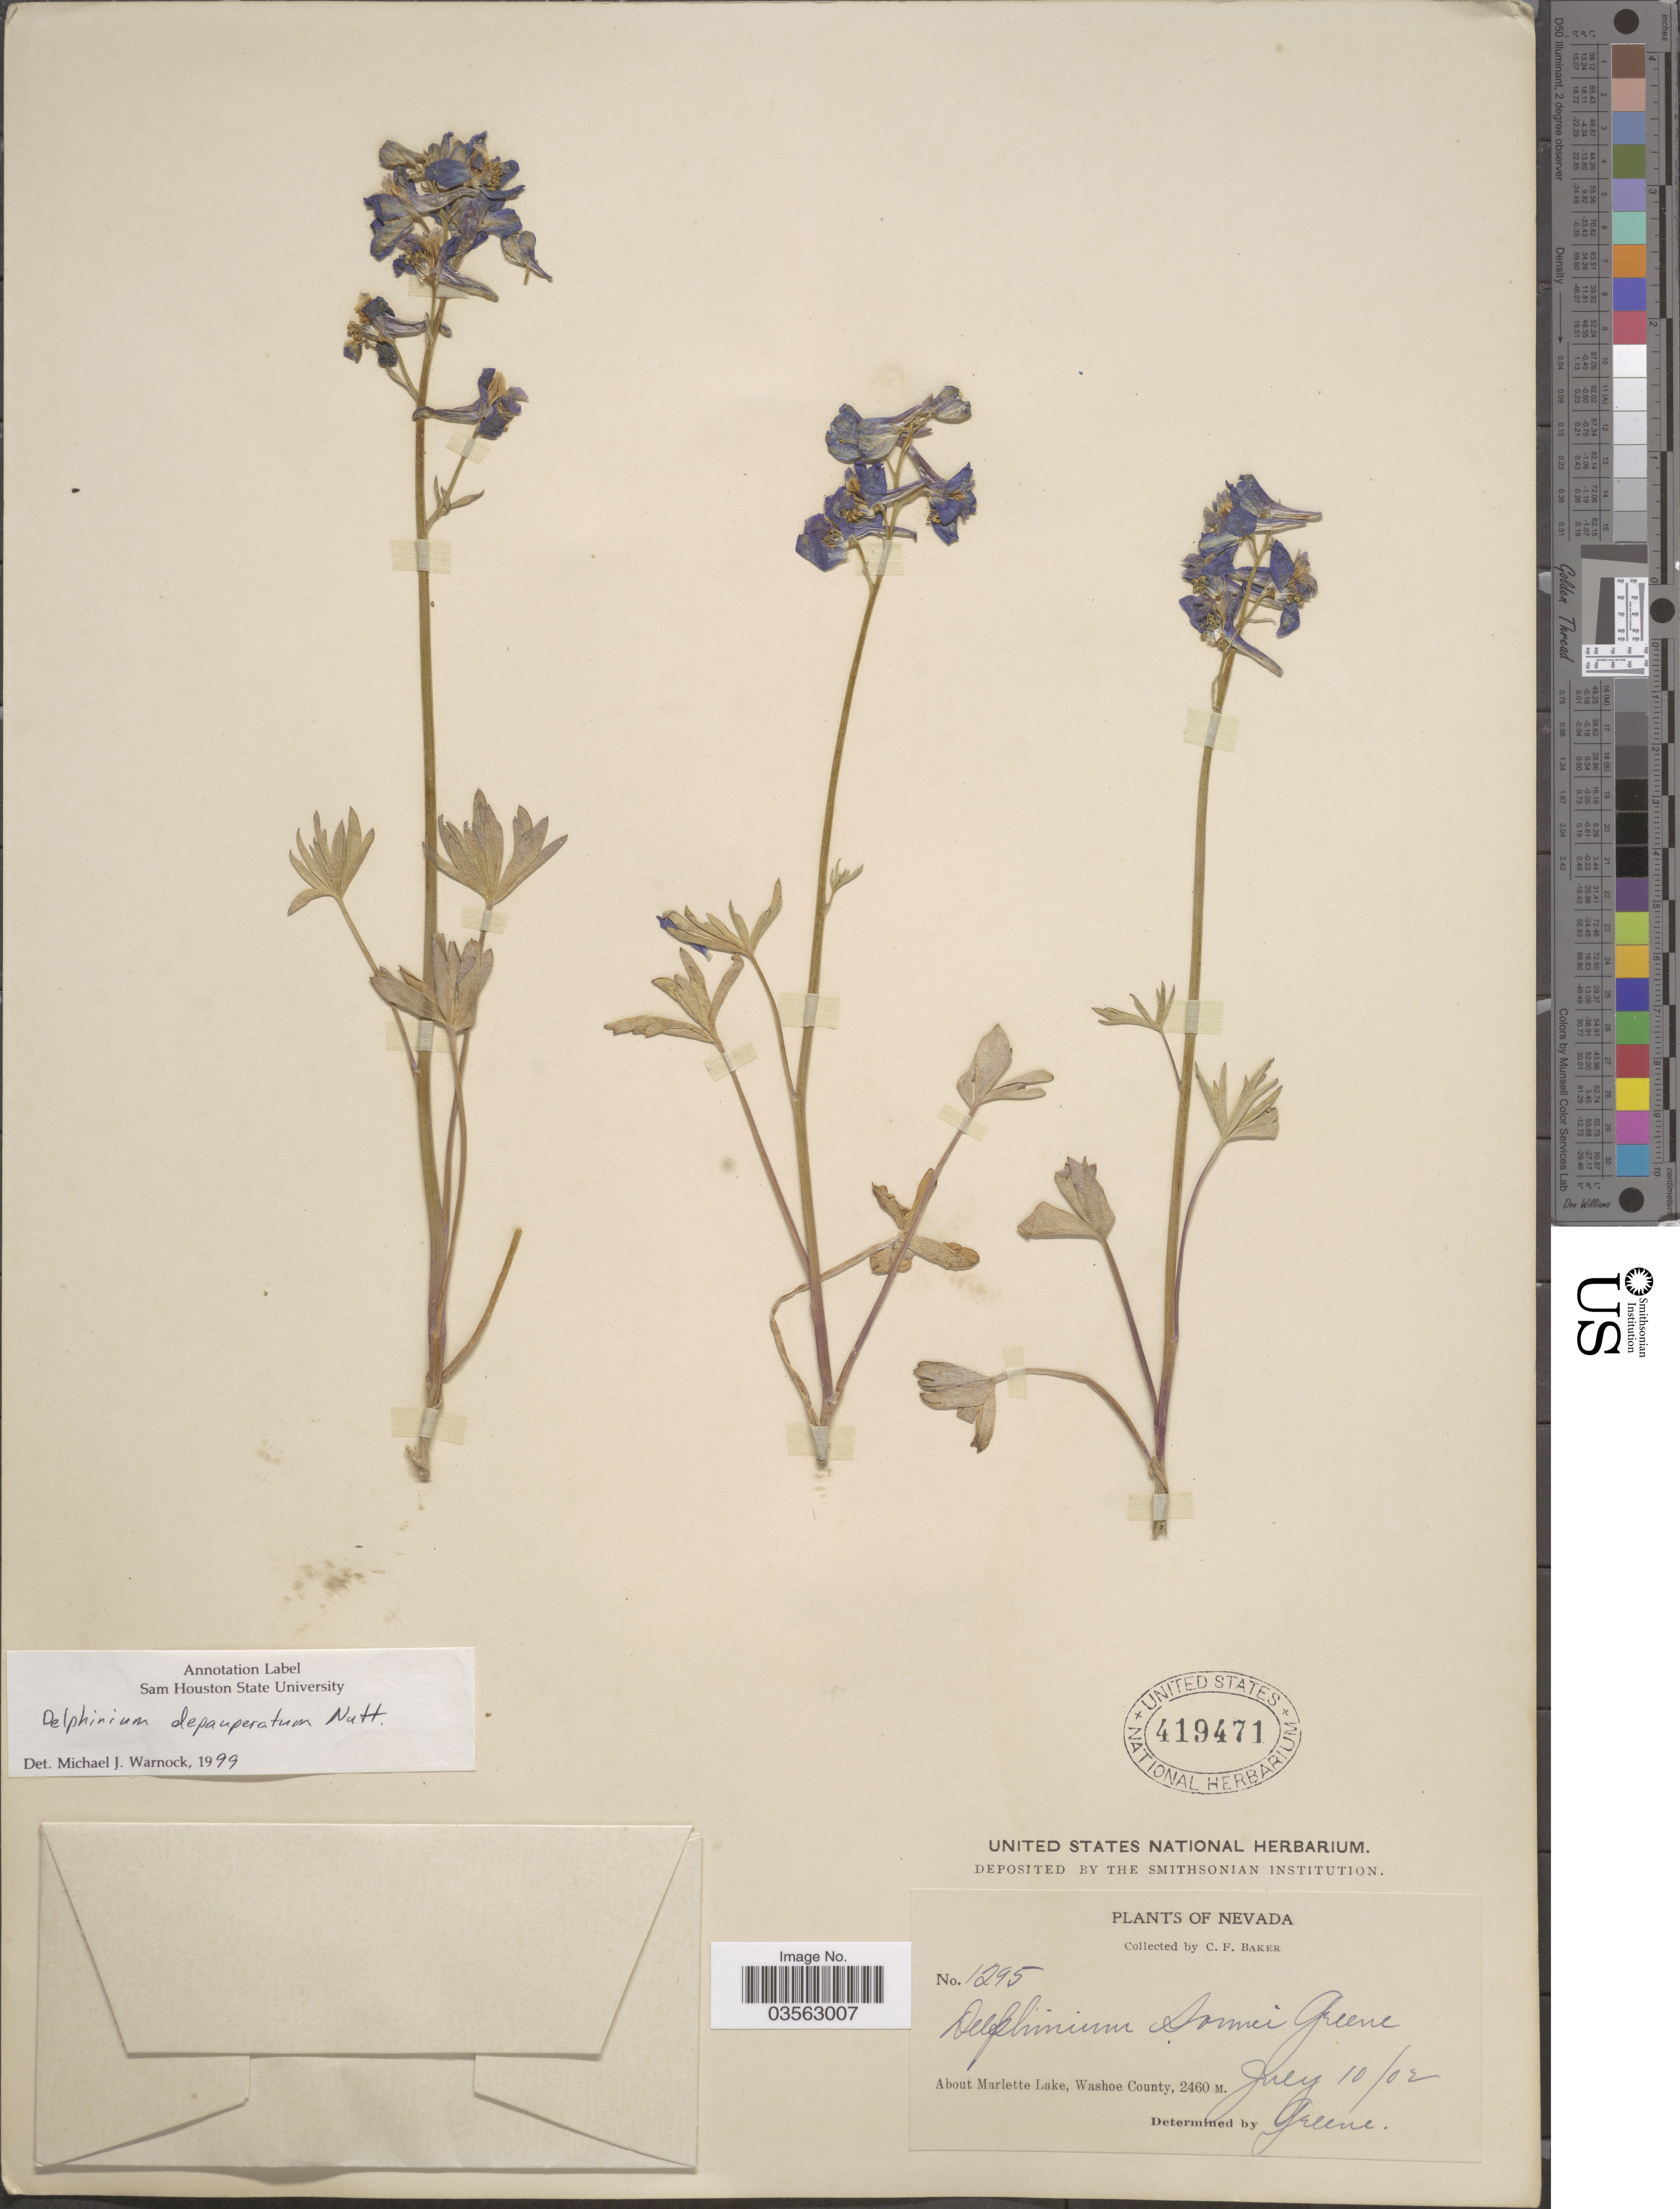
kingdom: Plantae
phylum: Tracheophyta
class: Magnoliopsida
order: Ranunculales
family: Ranunculaceae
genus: Delphinium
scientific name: Delphinium depauperatum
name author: Nutt.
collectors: C. F. Baker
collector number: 1295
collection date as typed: Transcribed d/m/y: 10/7/2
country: United States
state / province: Nevada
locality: About Marlette Lake, Washoe County.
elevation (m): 2460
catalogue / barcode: US 419471